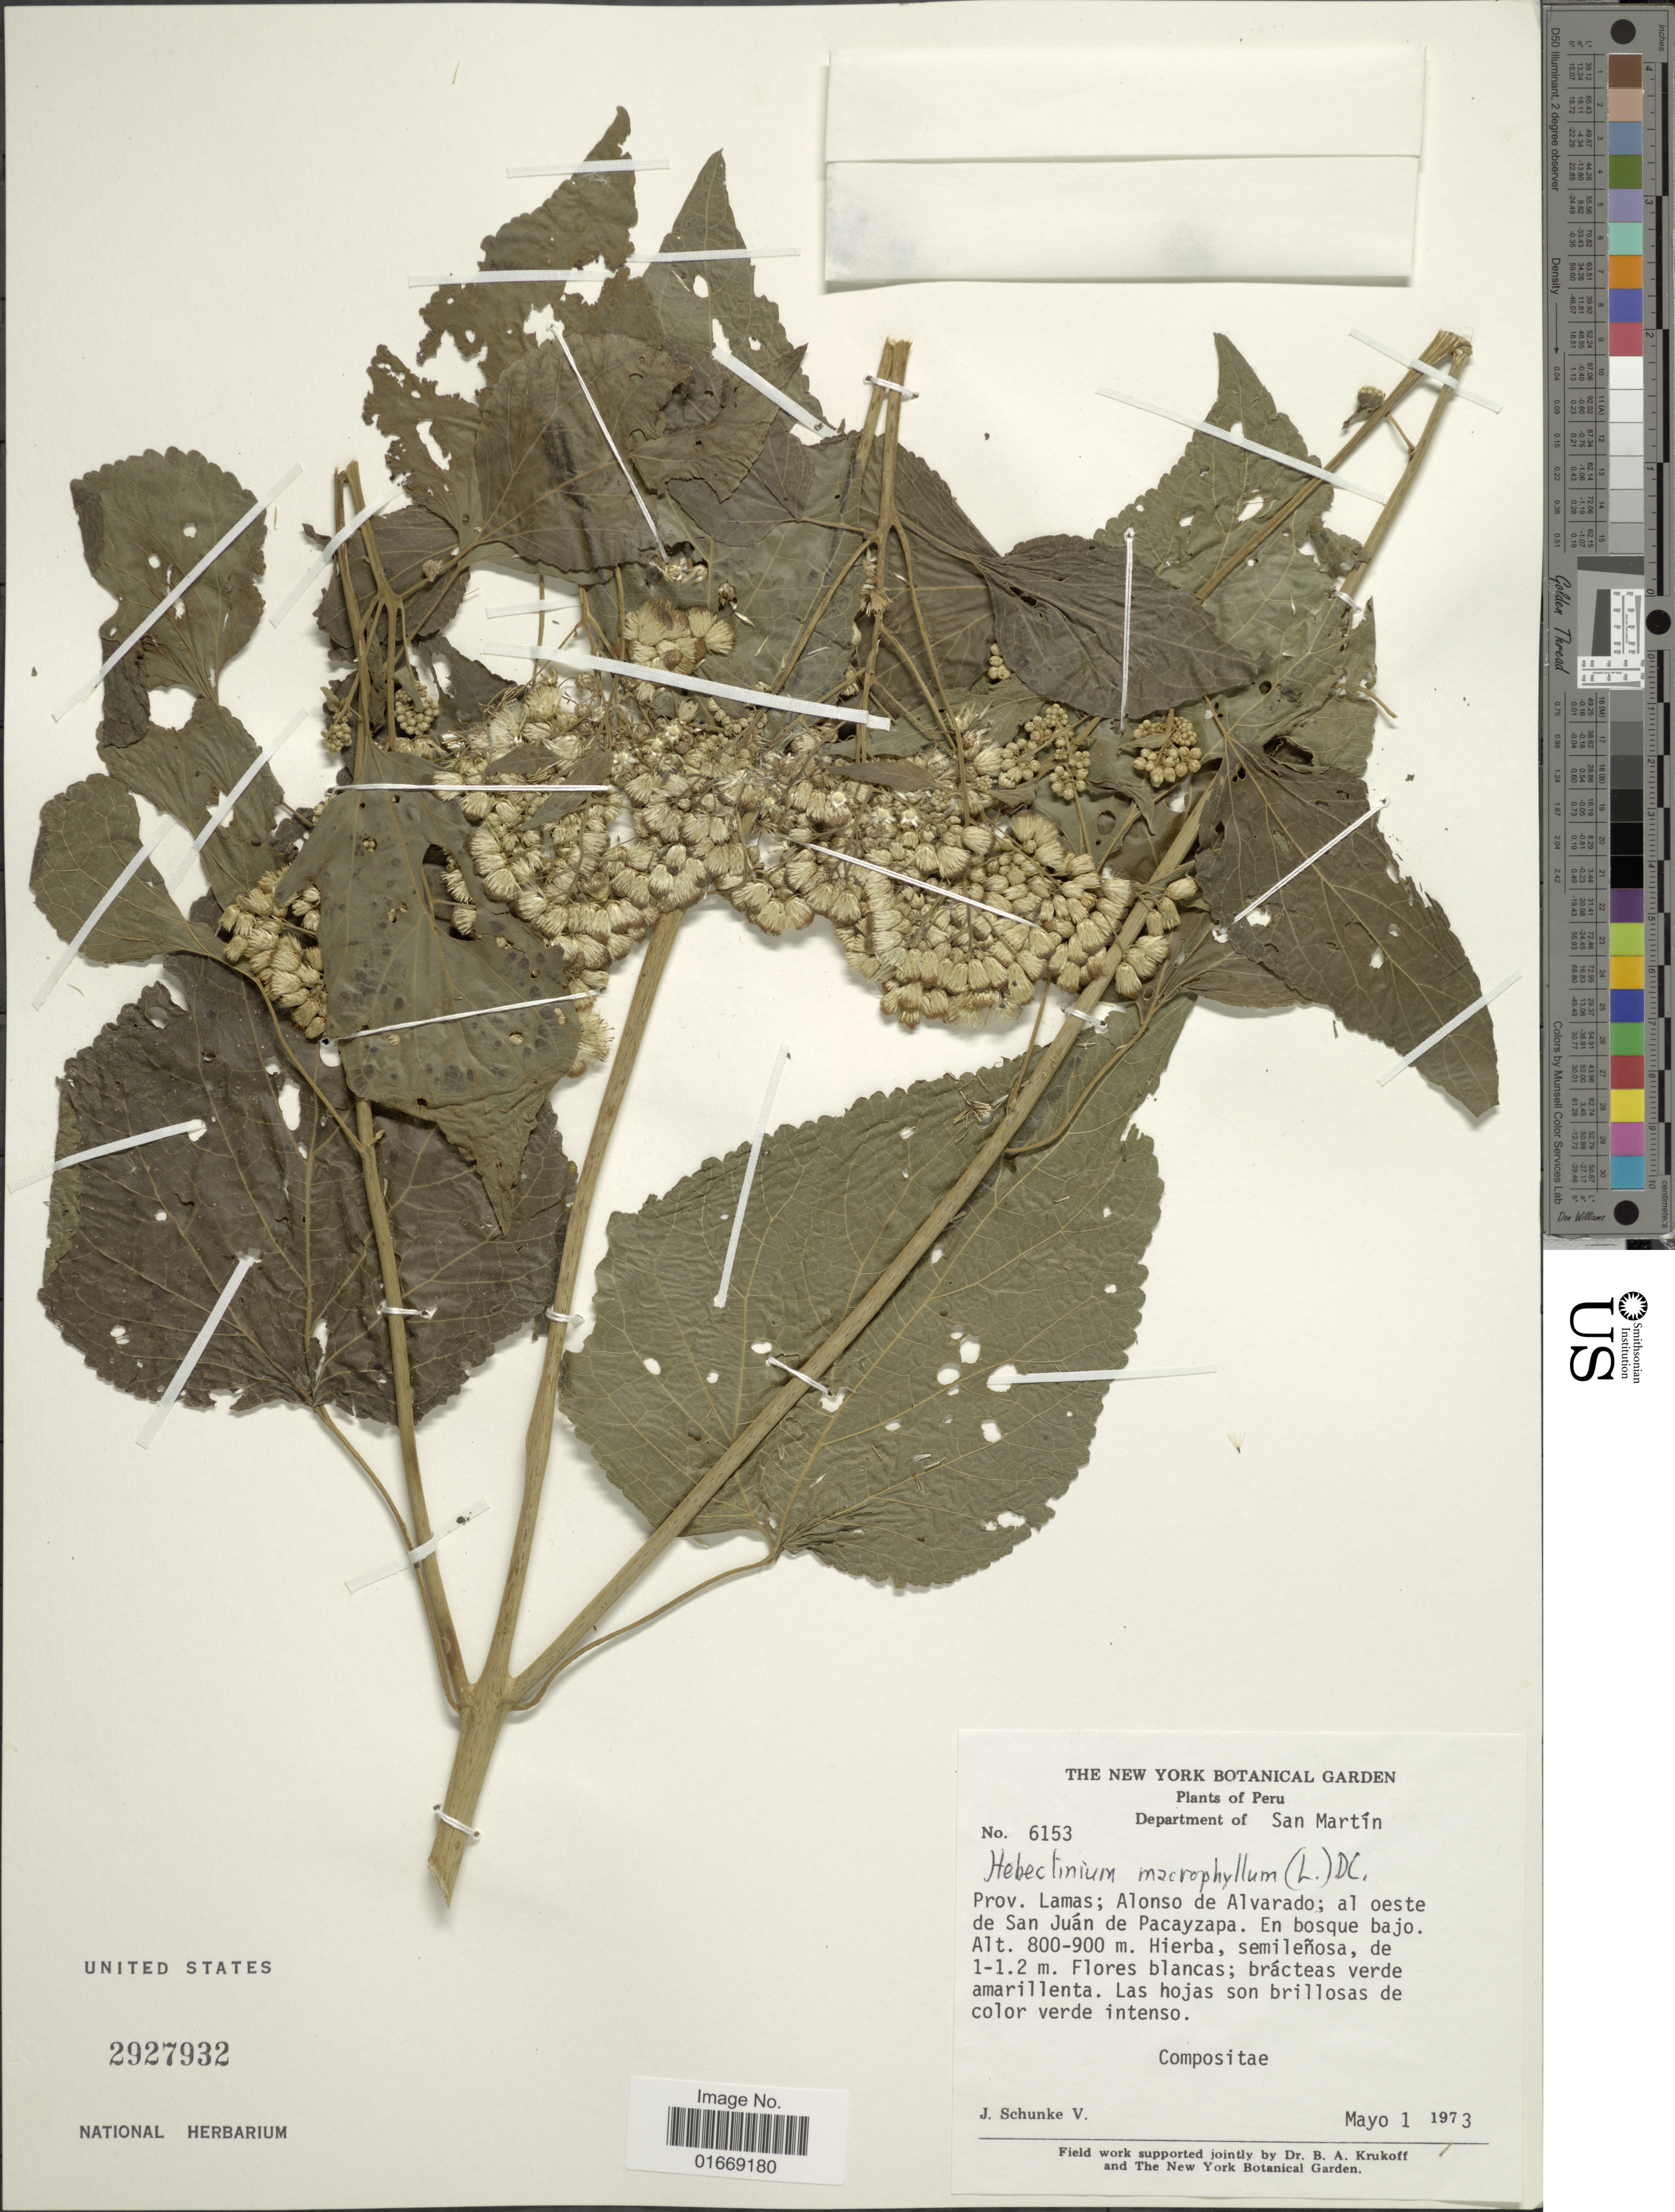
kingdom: Plantae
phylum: Tracheophyta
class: Magnoliopsida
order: Asterales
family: Asteraceae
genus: Hebeclinium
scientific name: Hebeclinium macrophyllum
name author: (L.) DC.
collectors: J. Schunke Vigo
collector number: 6153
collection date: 1973-05-01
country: Peru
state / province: San Martín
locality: Department of San Martín. Prov. Lamas; Alonso de Alvarado; al oeste de San Juán de Pacayzapa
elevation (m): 800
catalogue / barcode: US 2927932